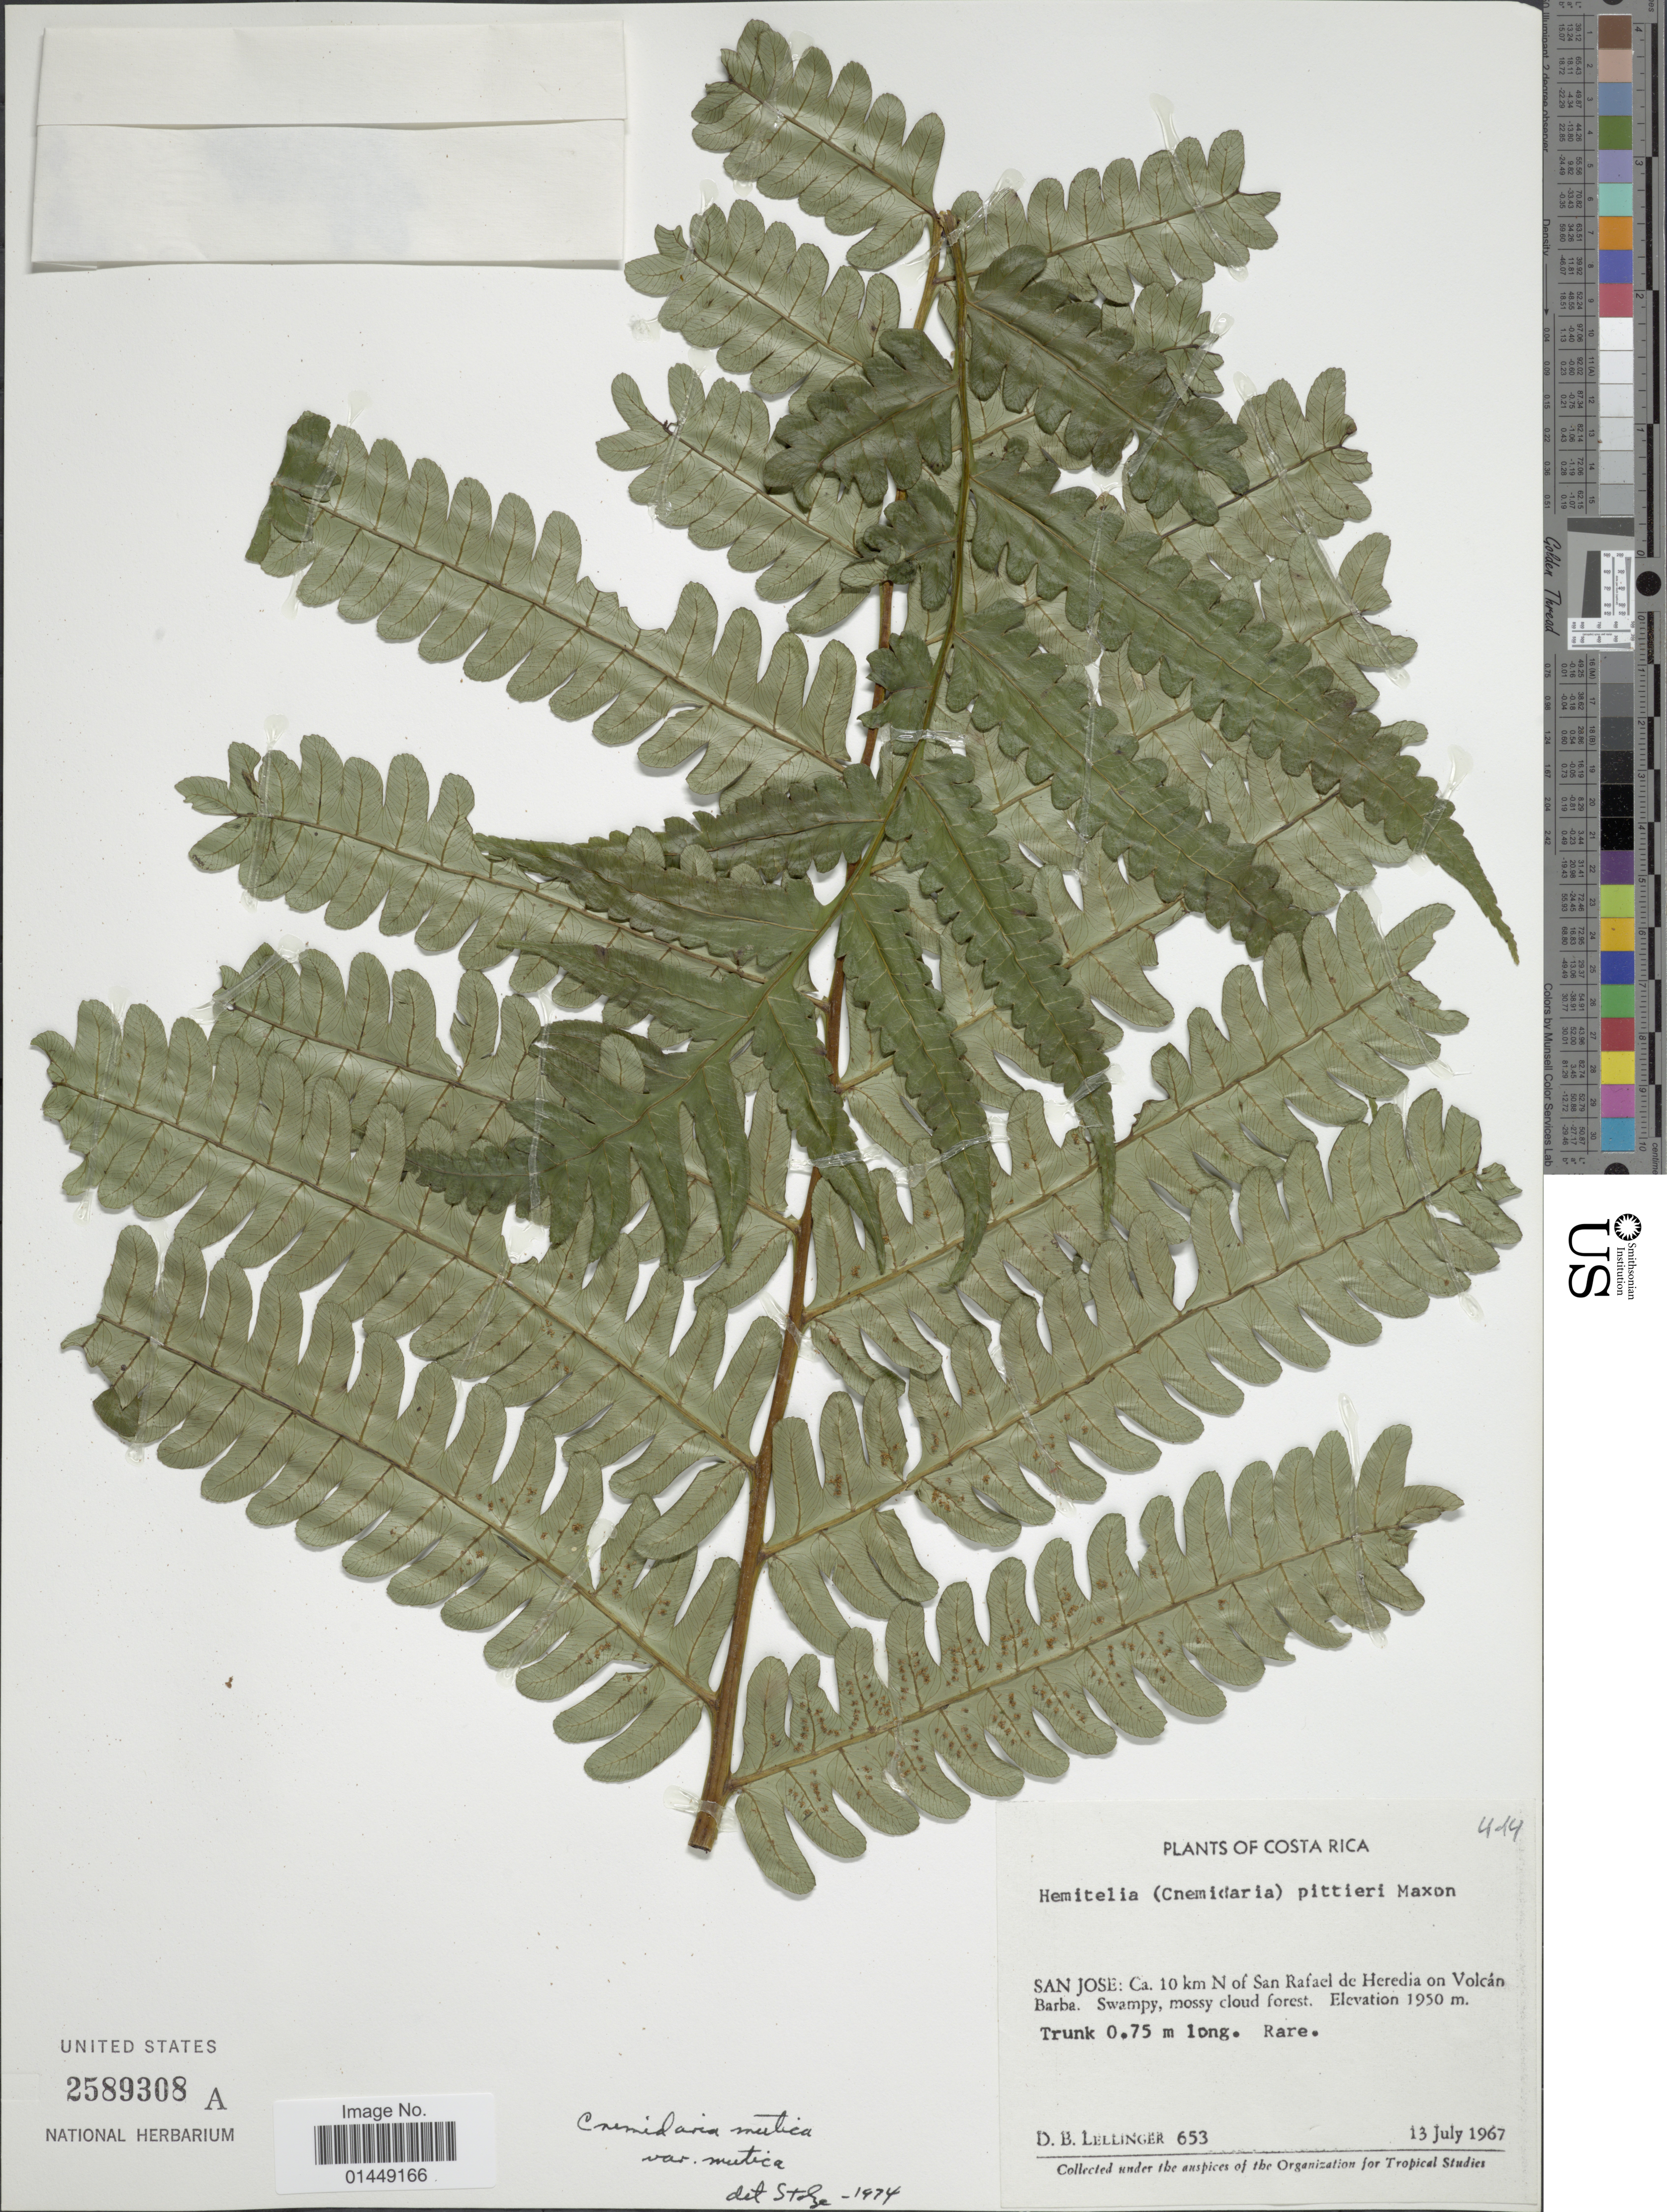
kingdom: Plantae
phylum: Tracheophyta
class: Polypodiopsida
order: Cyatheales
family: Cyatheaceae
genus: Cyathea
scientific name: Cyathea mutica var. mutica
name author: (Christ) Domin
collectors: D. B. Lellinger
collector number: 653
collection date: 1967-07-13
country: Costa Rica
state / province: San José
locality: San Jose: Ca. 10 km N of San Rafael de Heredia on Volcán Barba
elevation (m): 1950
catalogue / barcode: US 2589308A